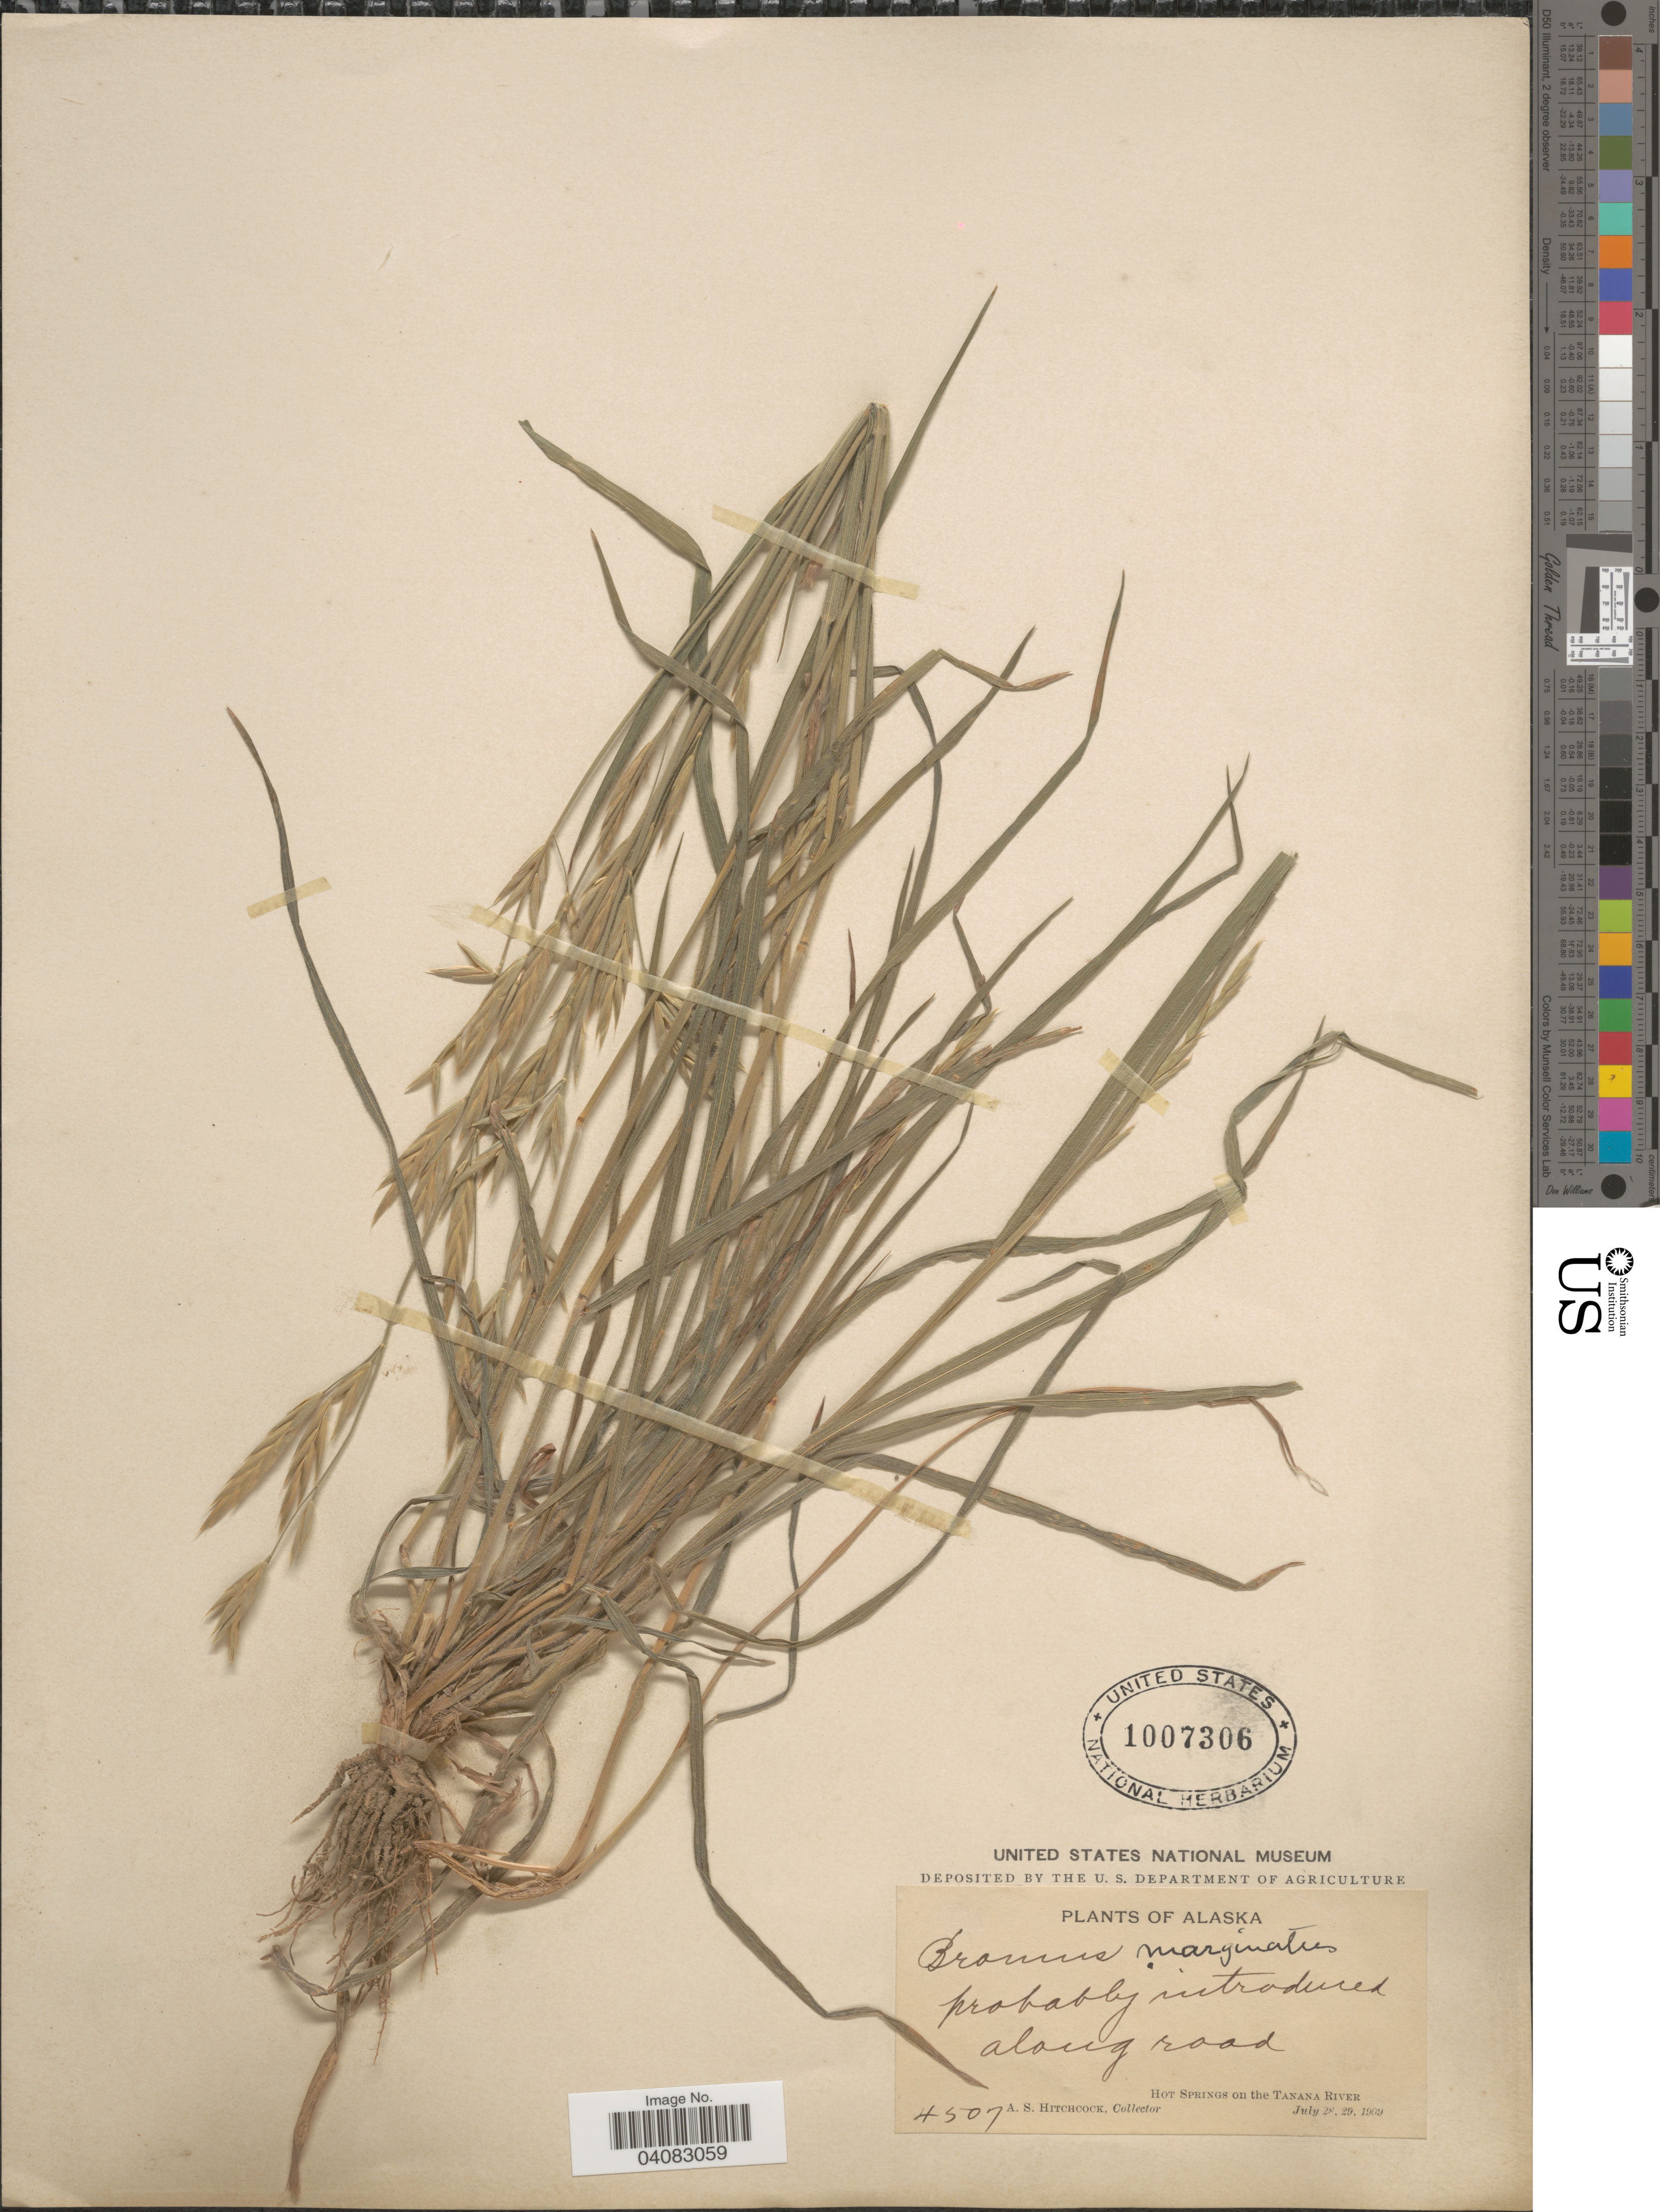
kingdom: Plantae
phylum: Tracheophyta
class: Liliopsida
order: Poales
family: Poaceae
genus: Bromus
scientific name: Bromus marginatus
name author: Nees ex Steud.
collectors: A. S. Hitchcock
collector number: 4507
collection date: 1909-07-28/1909-07-29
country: United States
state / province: Alaska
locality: Hot Springs on the Tanana River.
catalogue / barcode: US 1007306